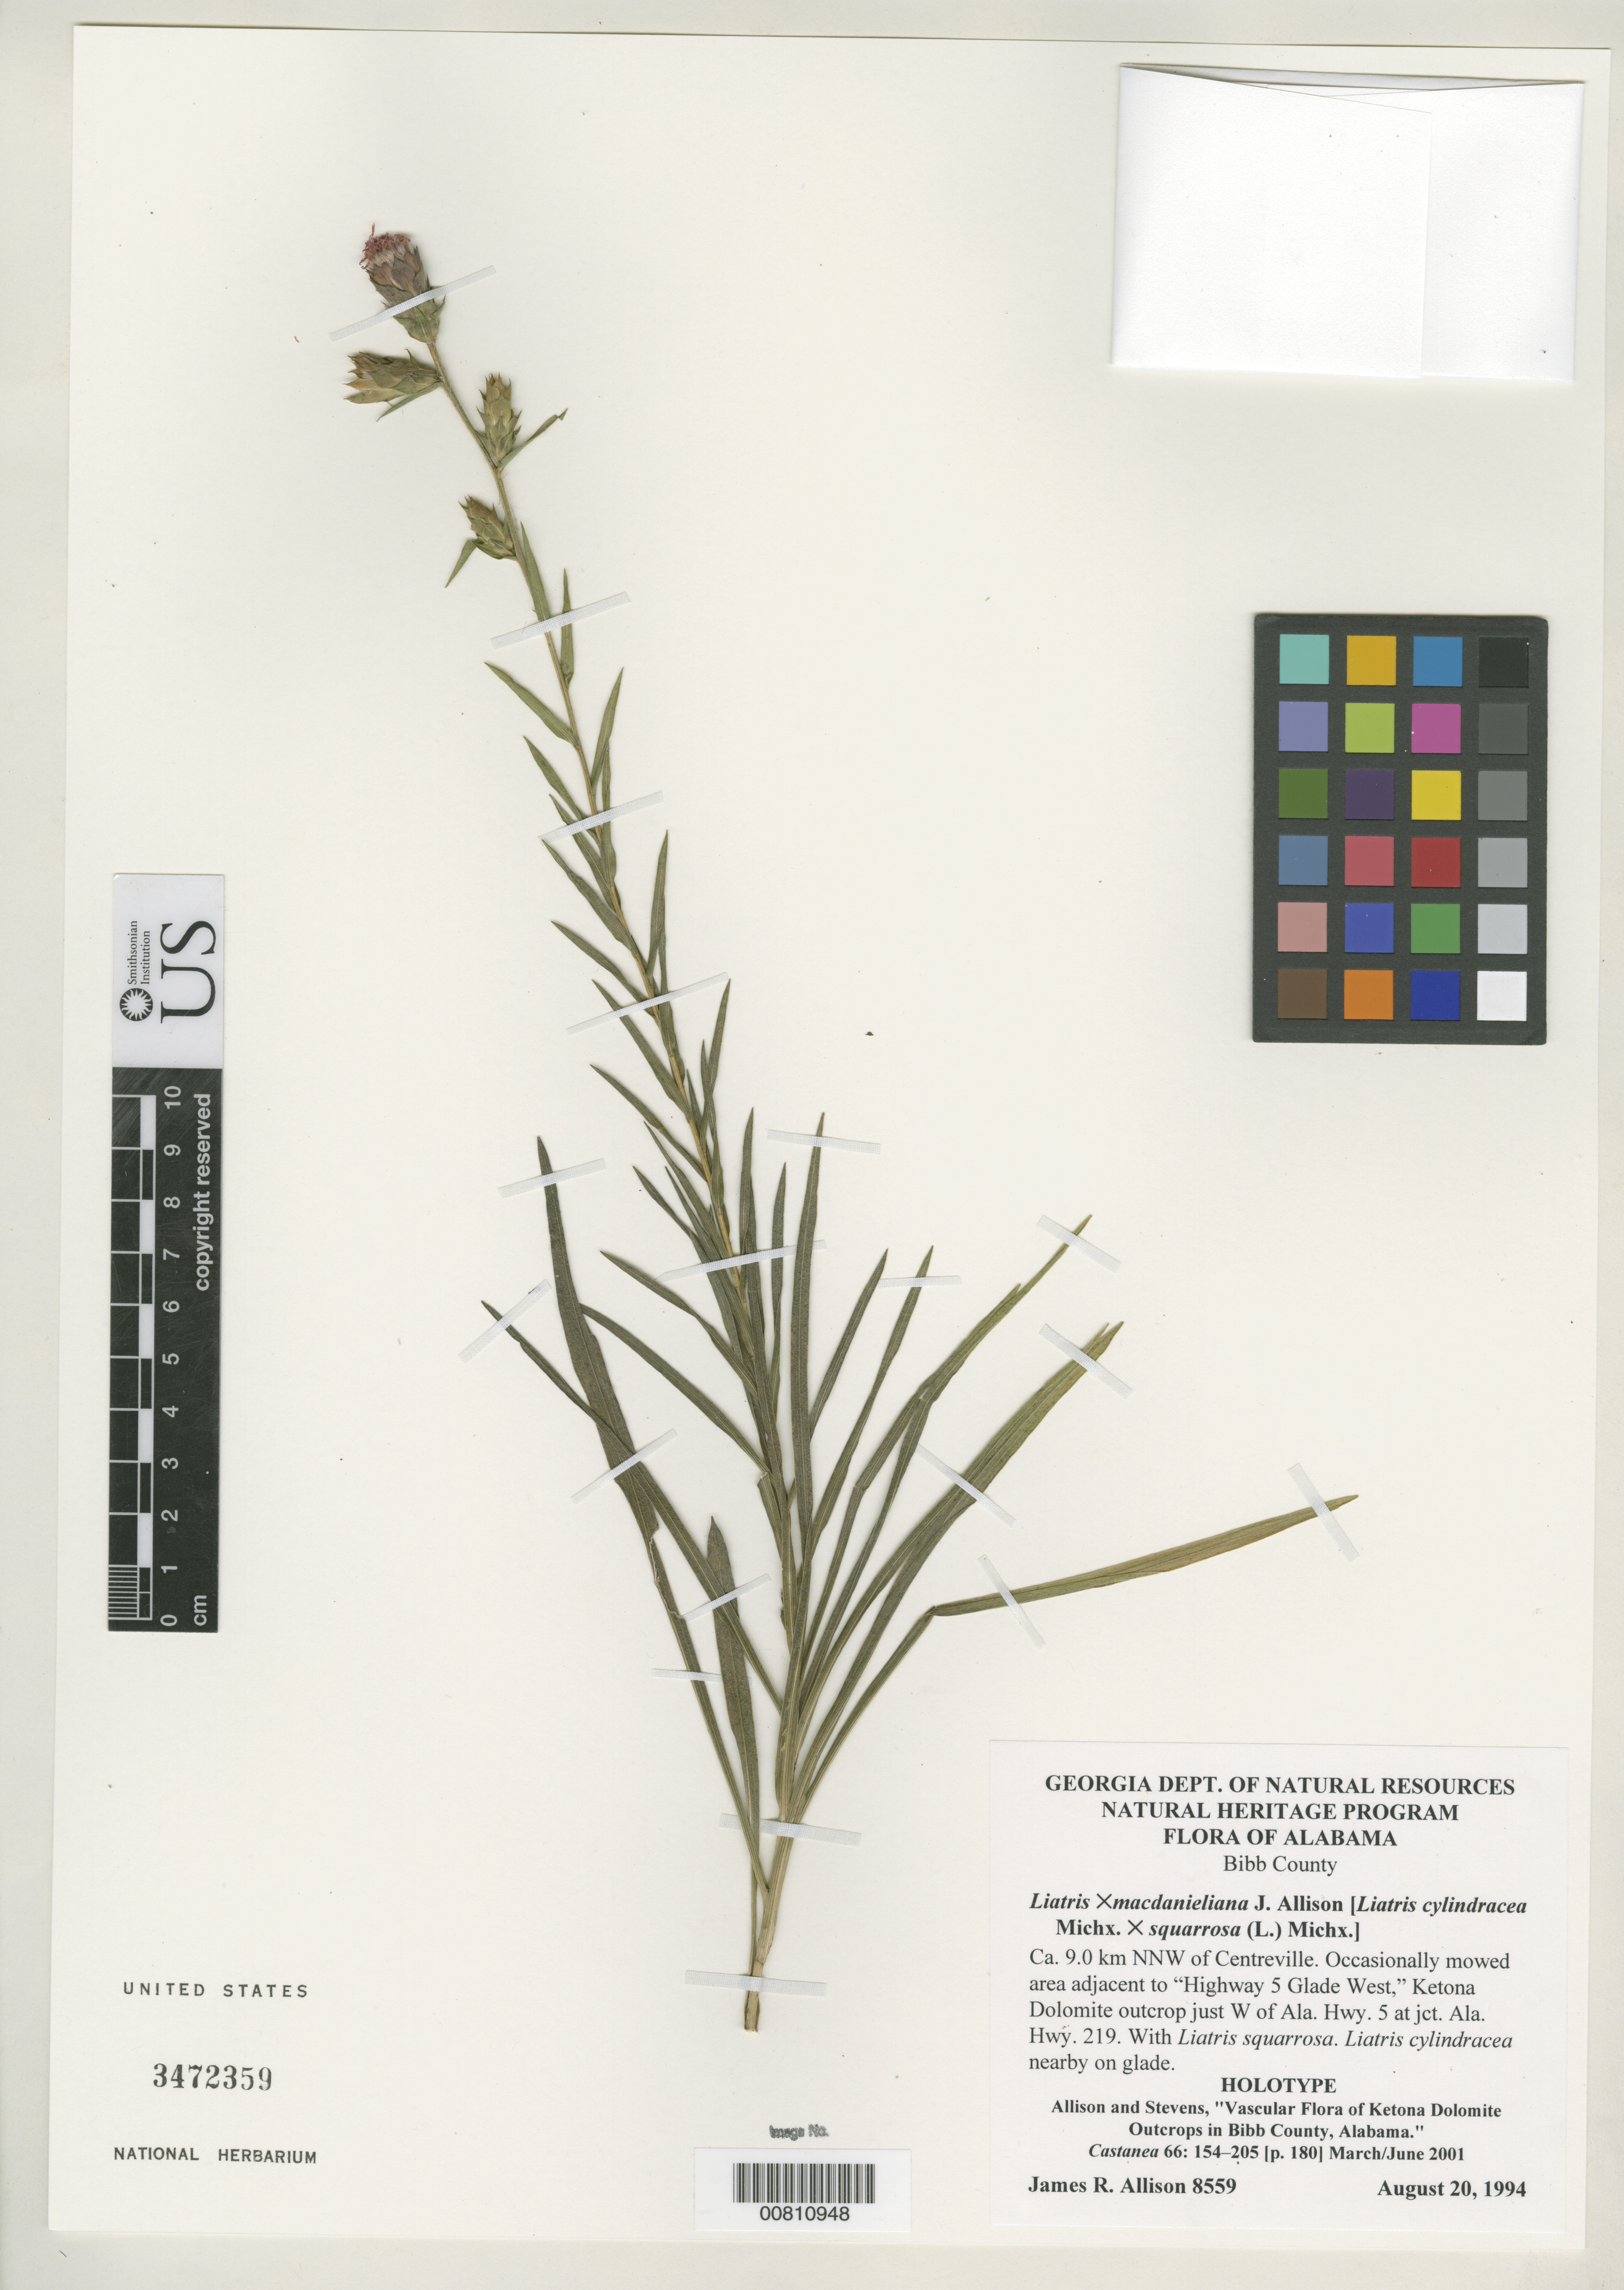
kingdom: Plantae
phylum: Tracheophyta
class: Magnoliopsida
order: Asterales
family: Asteraceae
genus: Liatris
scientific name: Liatris x macdanieliana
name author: J.R. Allison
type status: Holotype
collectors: J. R. Allison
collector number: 8559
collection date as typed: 20 Aug 1994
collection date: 1994-08-20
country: United States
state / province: Alabama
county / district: Bibb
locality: Ca. 9.0 km NNW of Centreville. Occasionally mowed area adjacent to "Highway 5 Glade West", Ketona Dolomite outcrop justW of Ala. Hwy. 5 at jct. Ala Hwy. 219.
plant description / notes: =Liatris cylindracea Michx. × L. squarrosa (L.) Michx.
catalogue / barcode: US 3472359